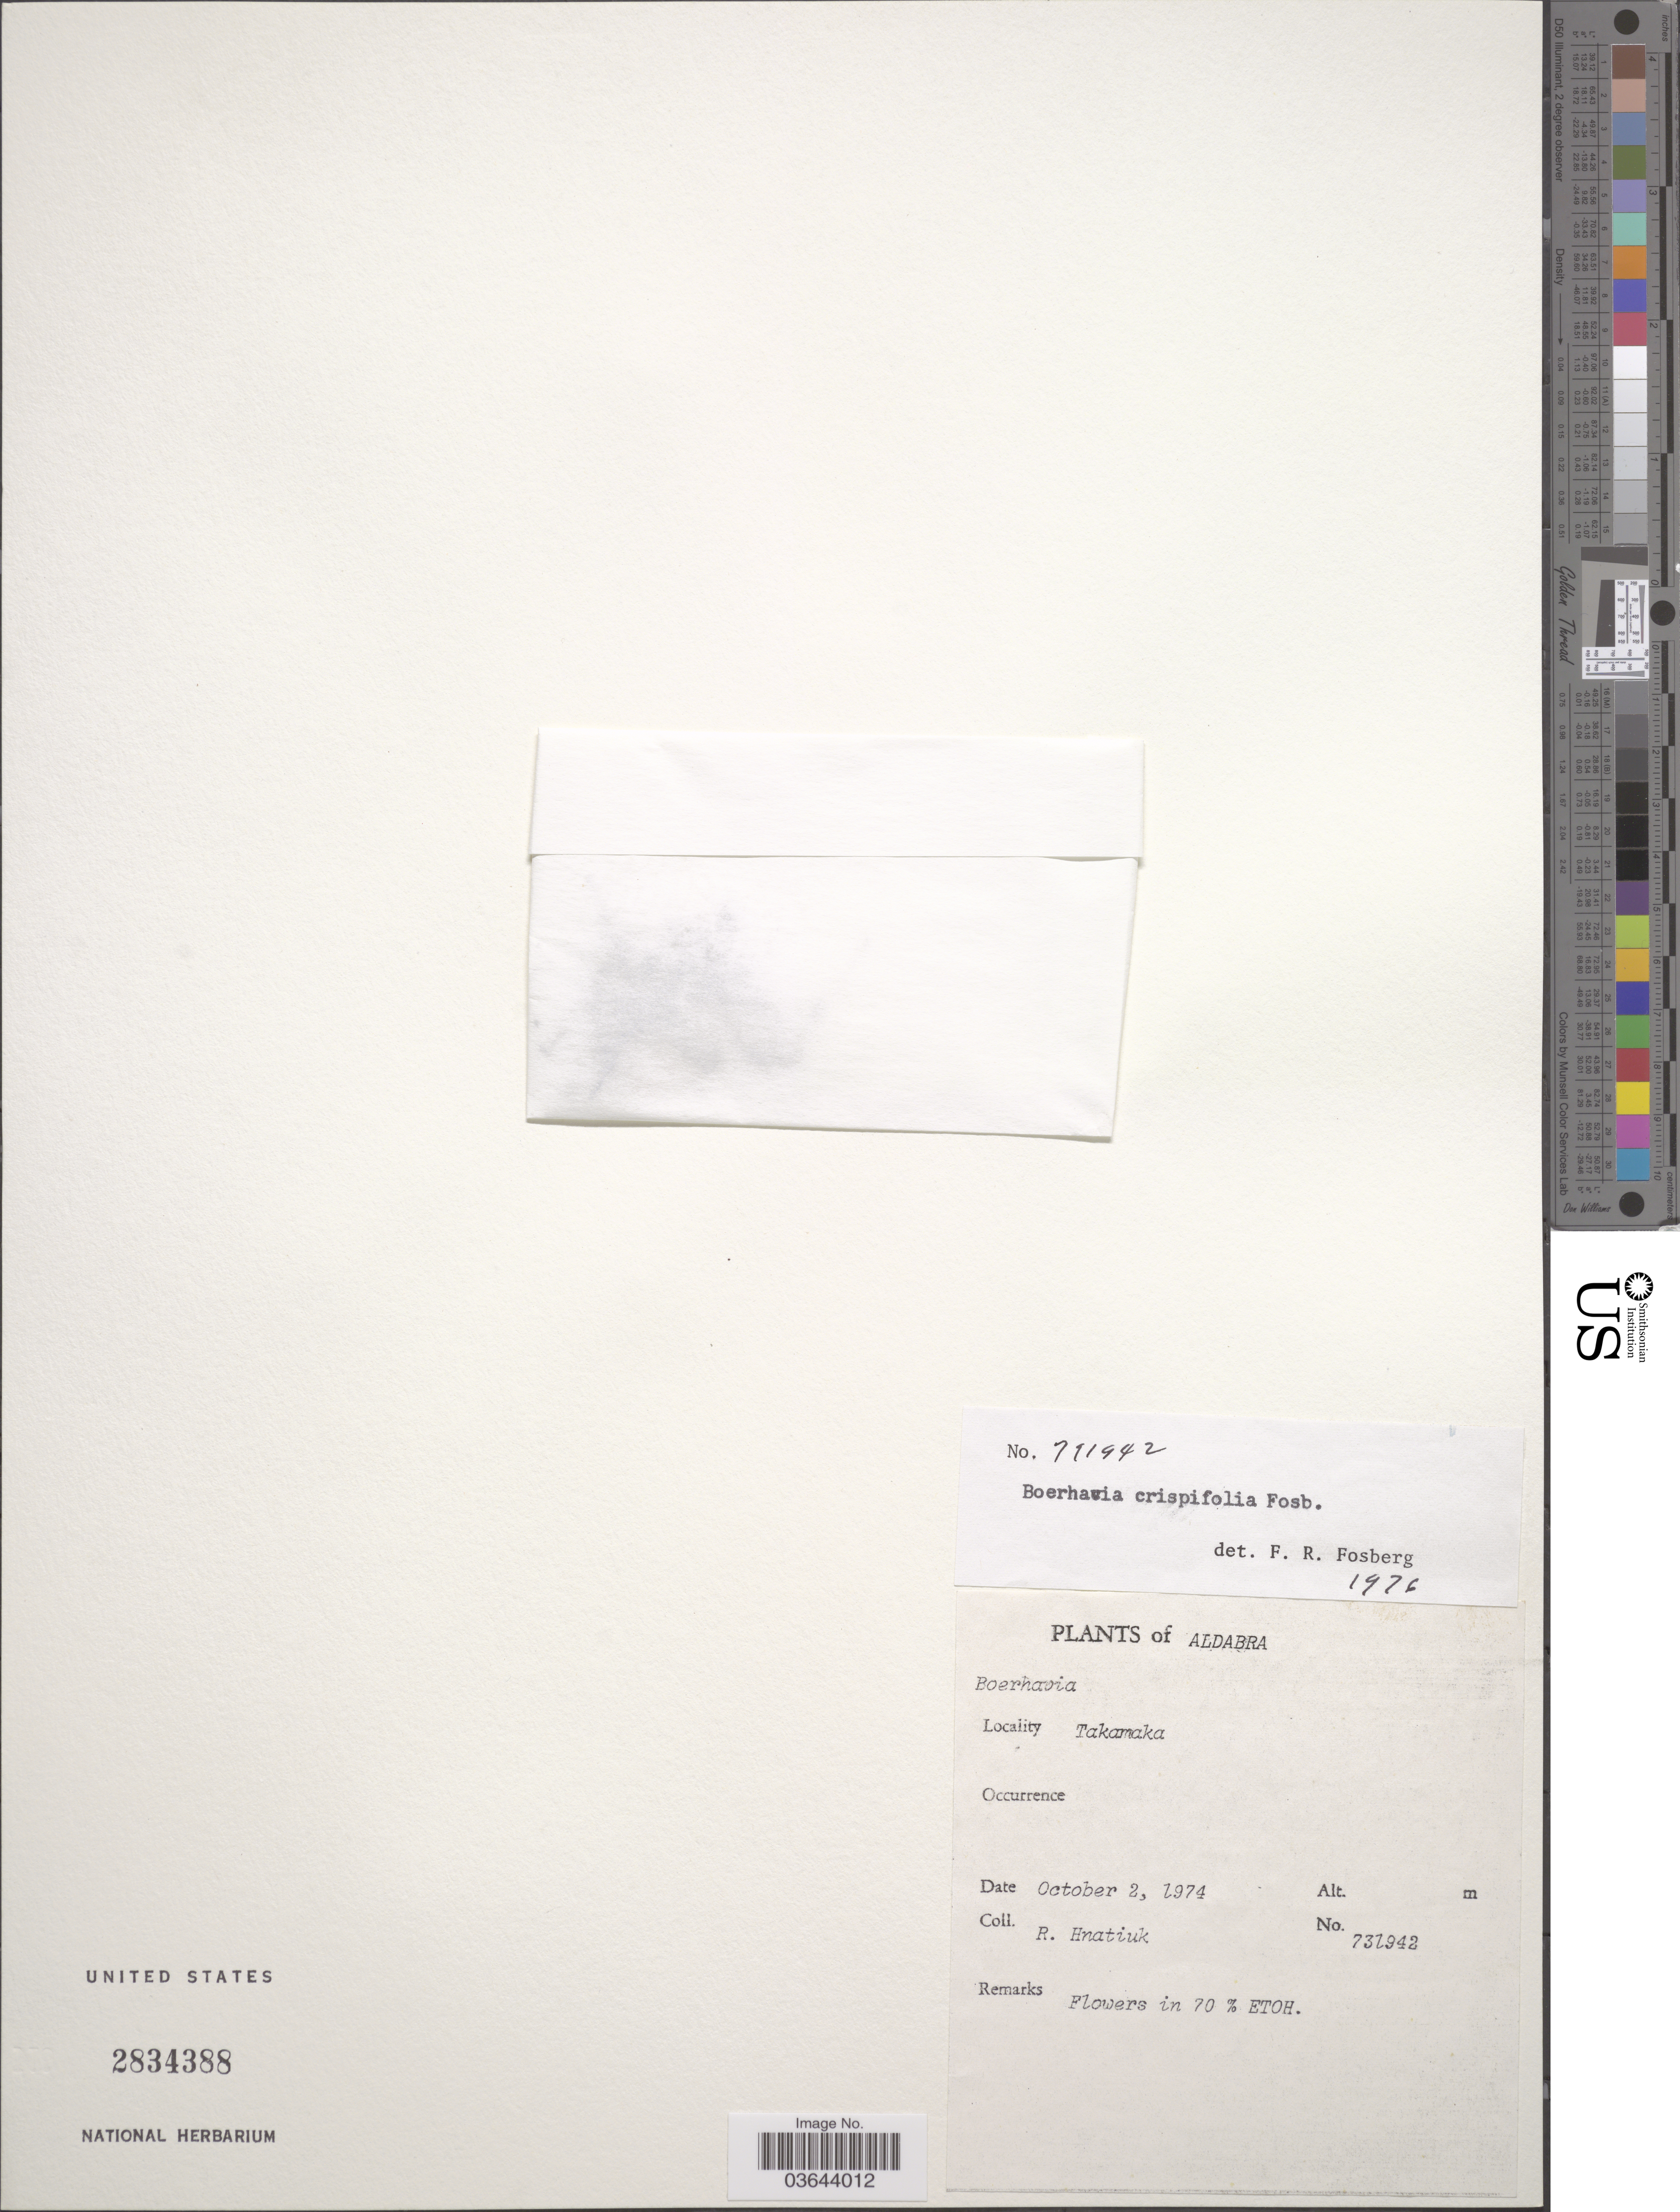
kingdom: Plantae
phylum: Tracheophyta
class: Magnoliopsida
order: Caryophyllales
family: Nyctaginaceae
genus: Boerhavia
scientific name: Boerhavia crispifolia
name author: Fosberg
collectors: R. Hnatiuk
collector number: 731942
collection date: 1974-10-02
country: Seychelles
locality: Aldabra. Takamaka.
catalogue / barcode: US 2834388